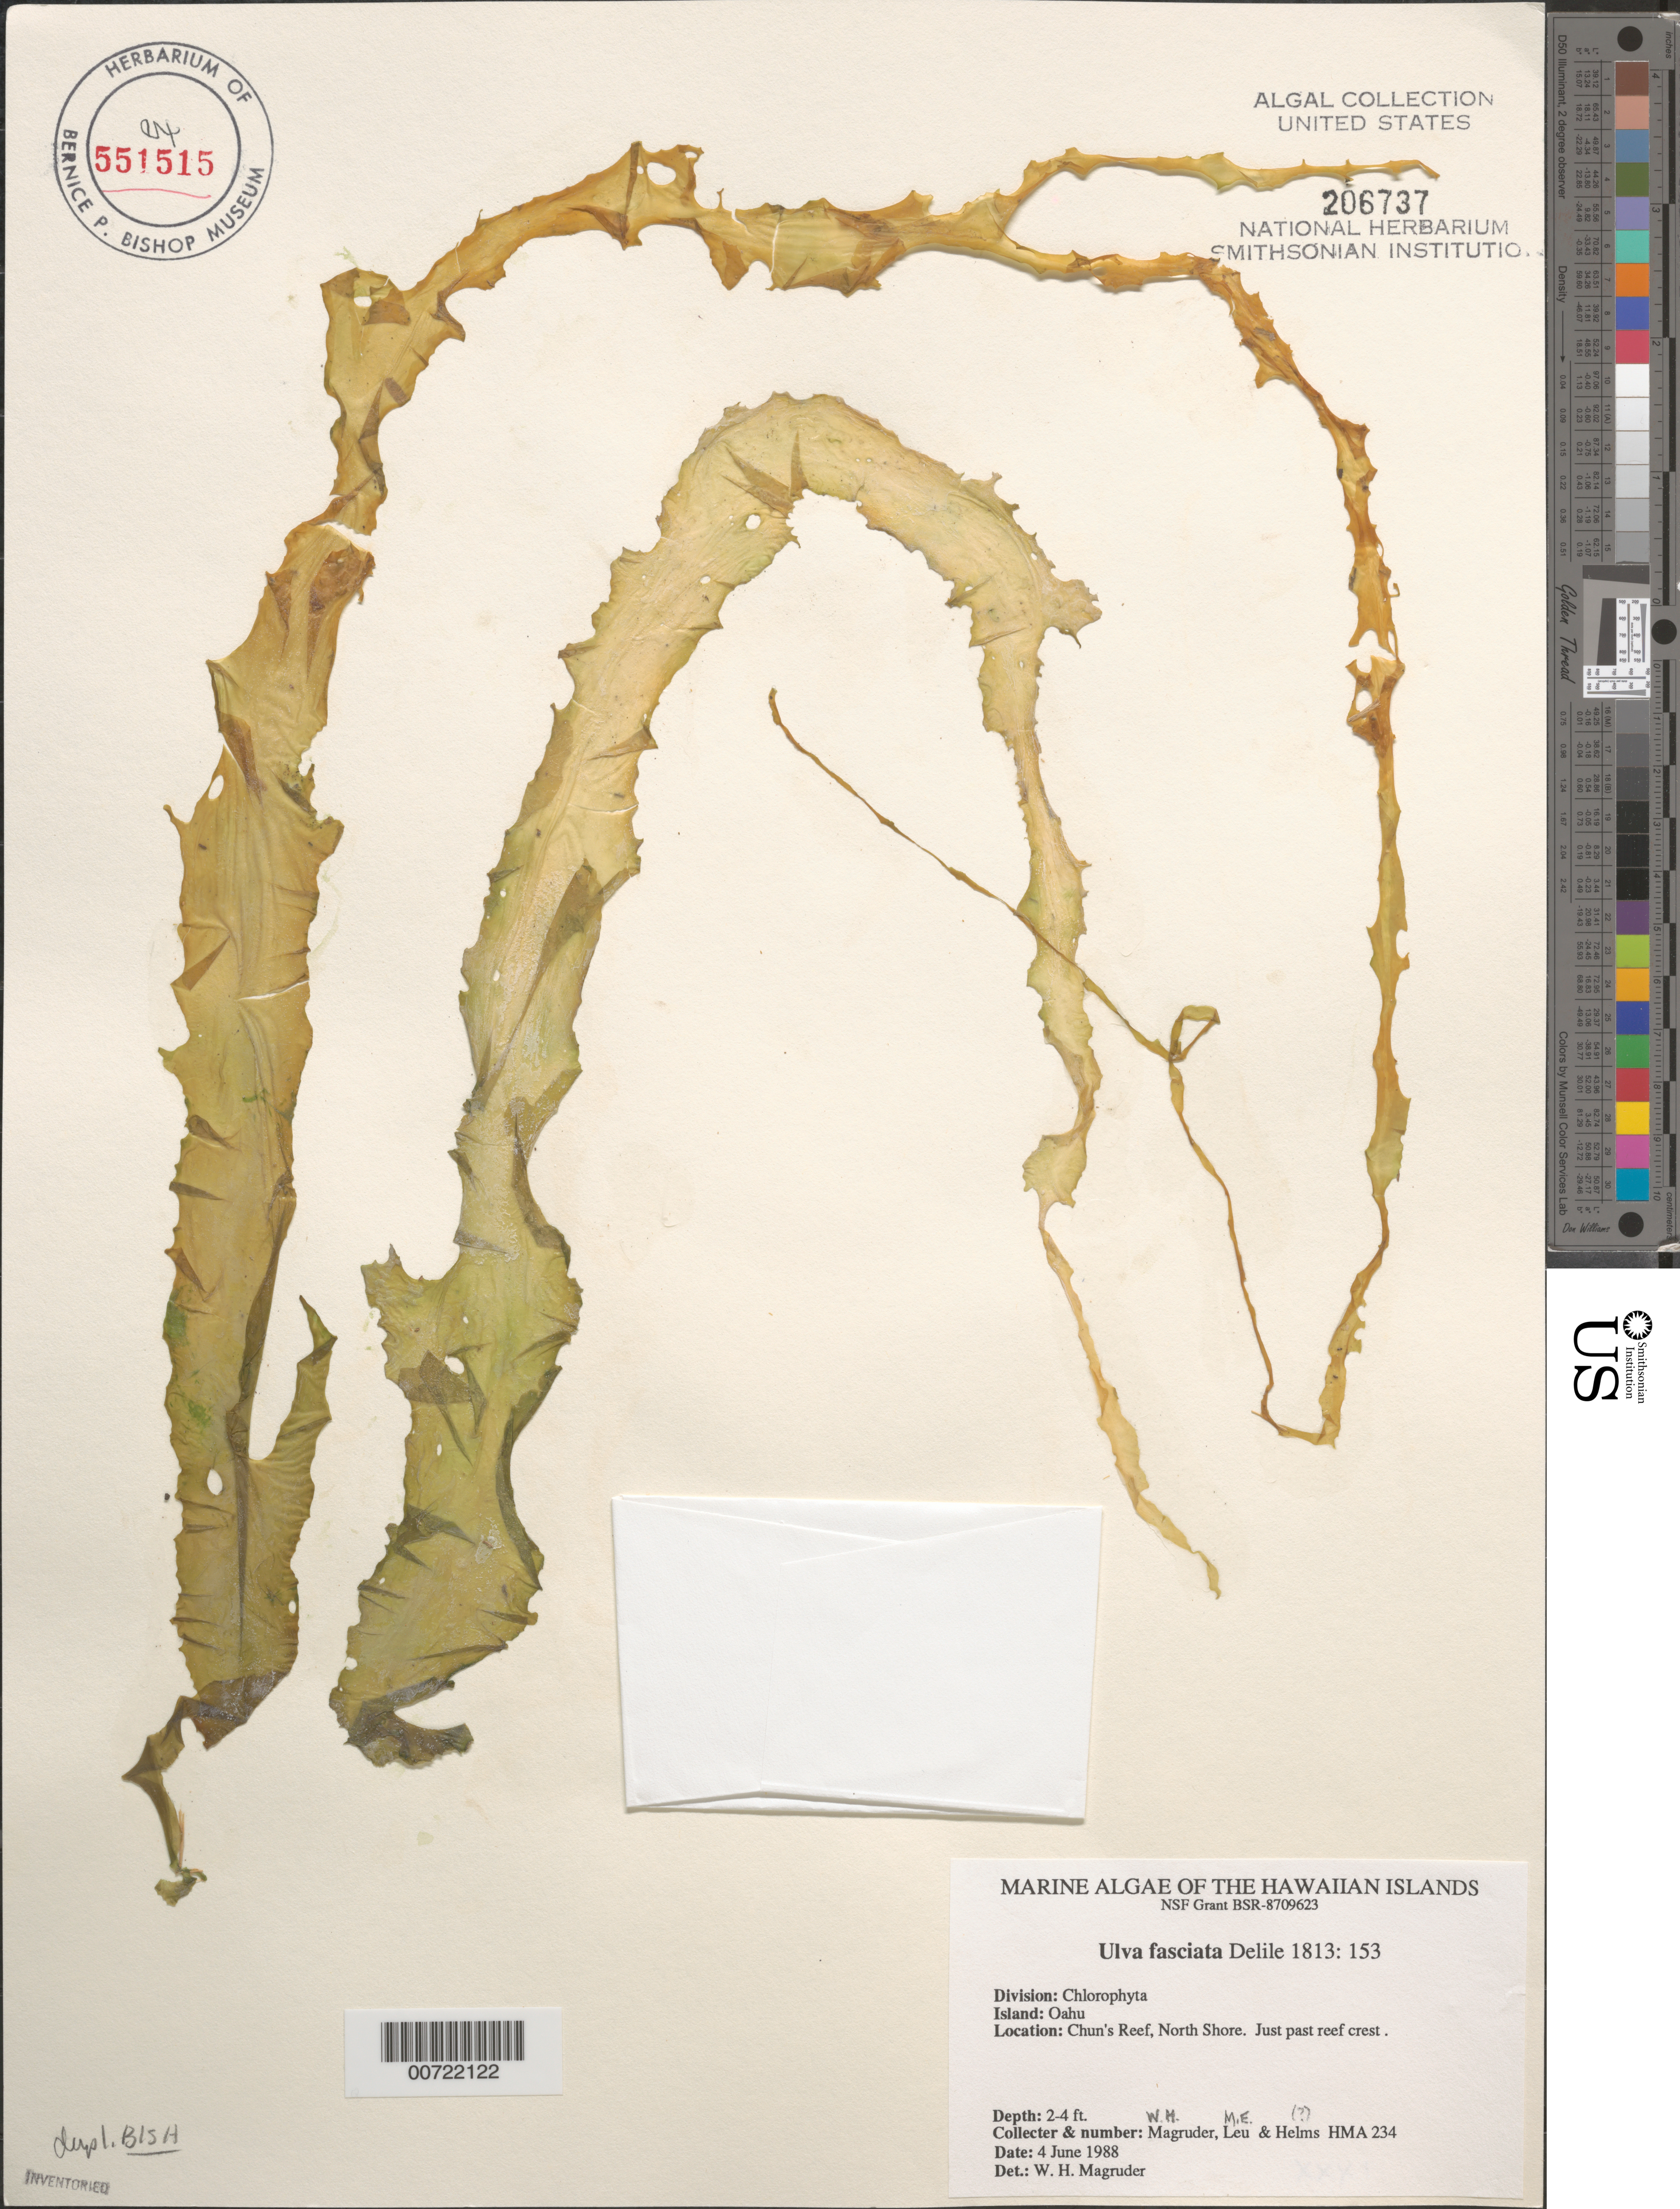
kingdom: Plantae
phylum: Chlorophyta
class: Ulvophyceae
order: Ulvales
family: Ulvaceae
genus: Ulva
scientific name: Ulva lactuca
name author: L.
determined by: Algae name updating Project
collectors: W. Magruder, M. Leu & Helms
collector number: HMA 234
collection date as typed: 04 Jun 1988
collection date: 1988-06-04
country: United States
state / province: Hawaii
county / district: Honolulu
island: Oahu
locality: Chun's Reef, North Shore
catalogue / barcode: US 206737